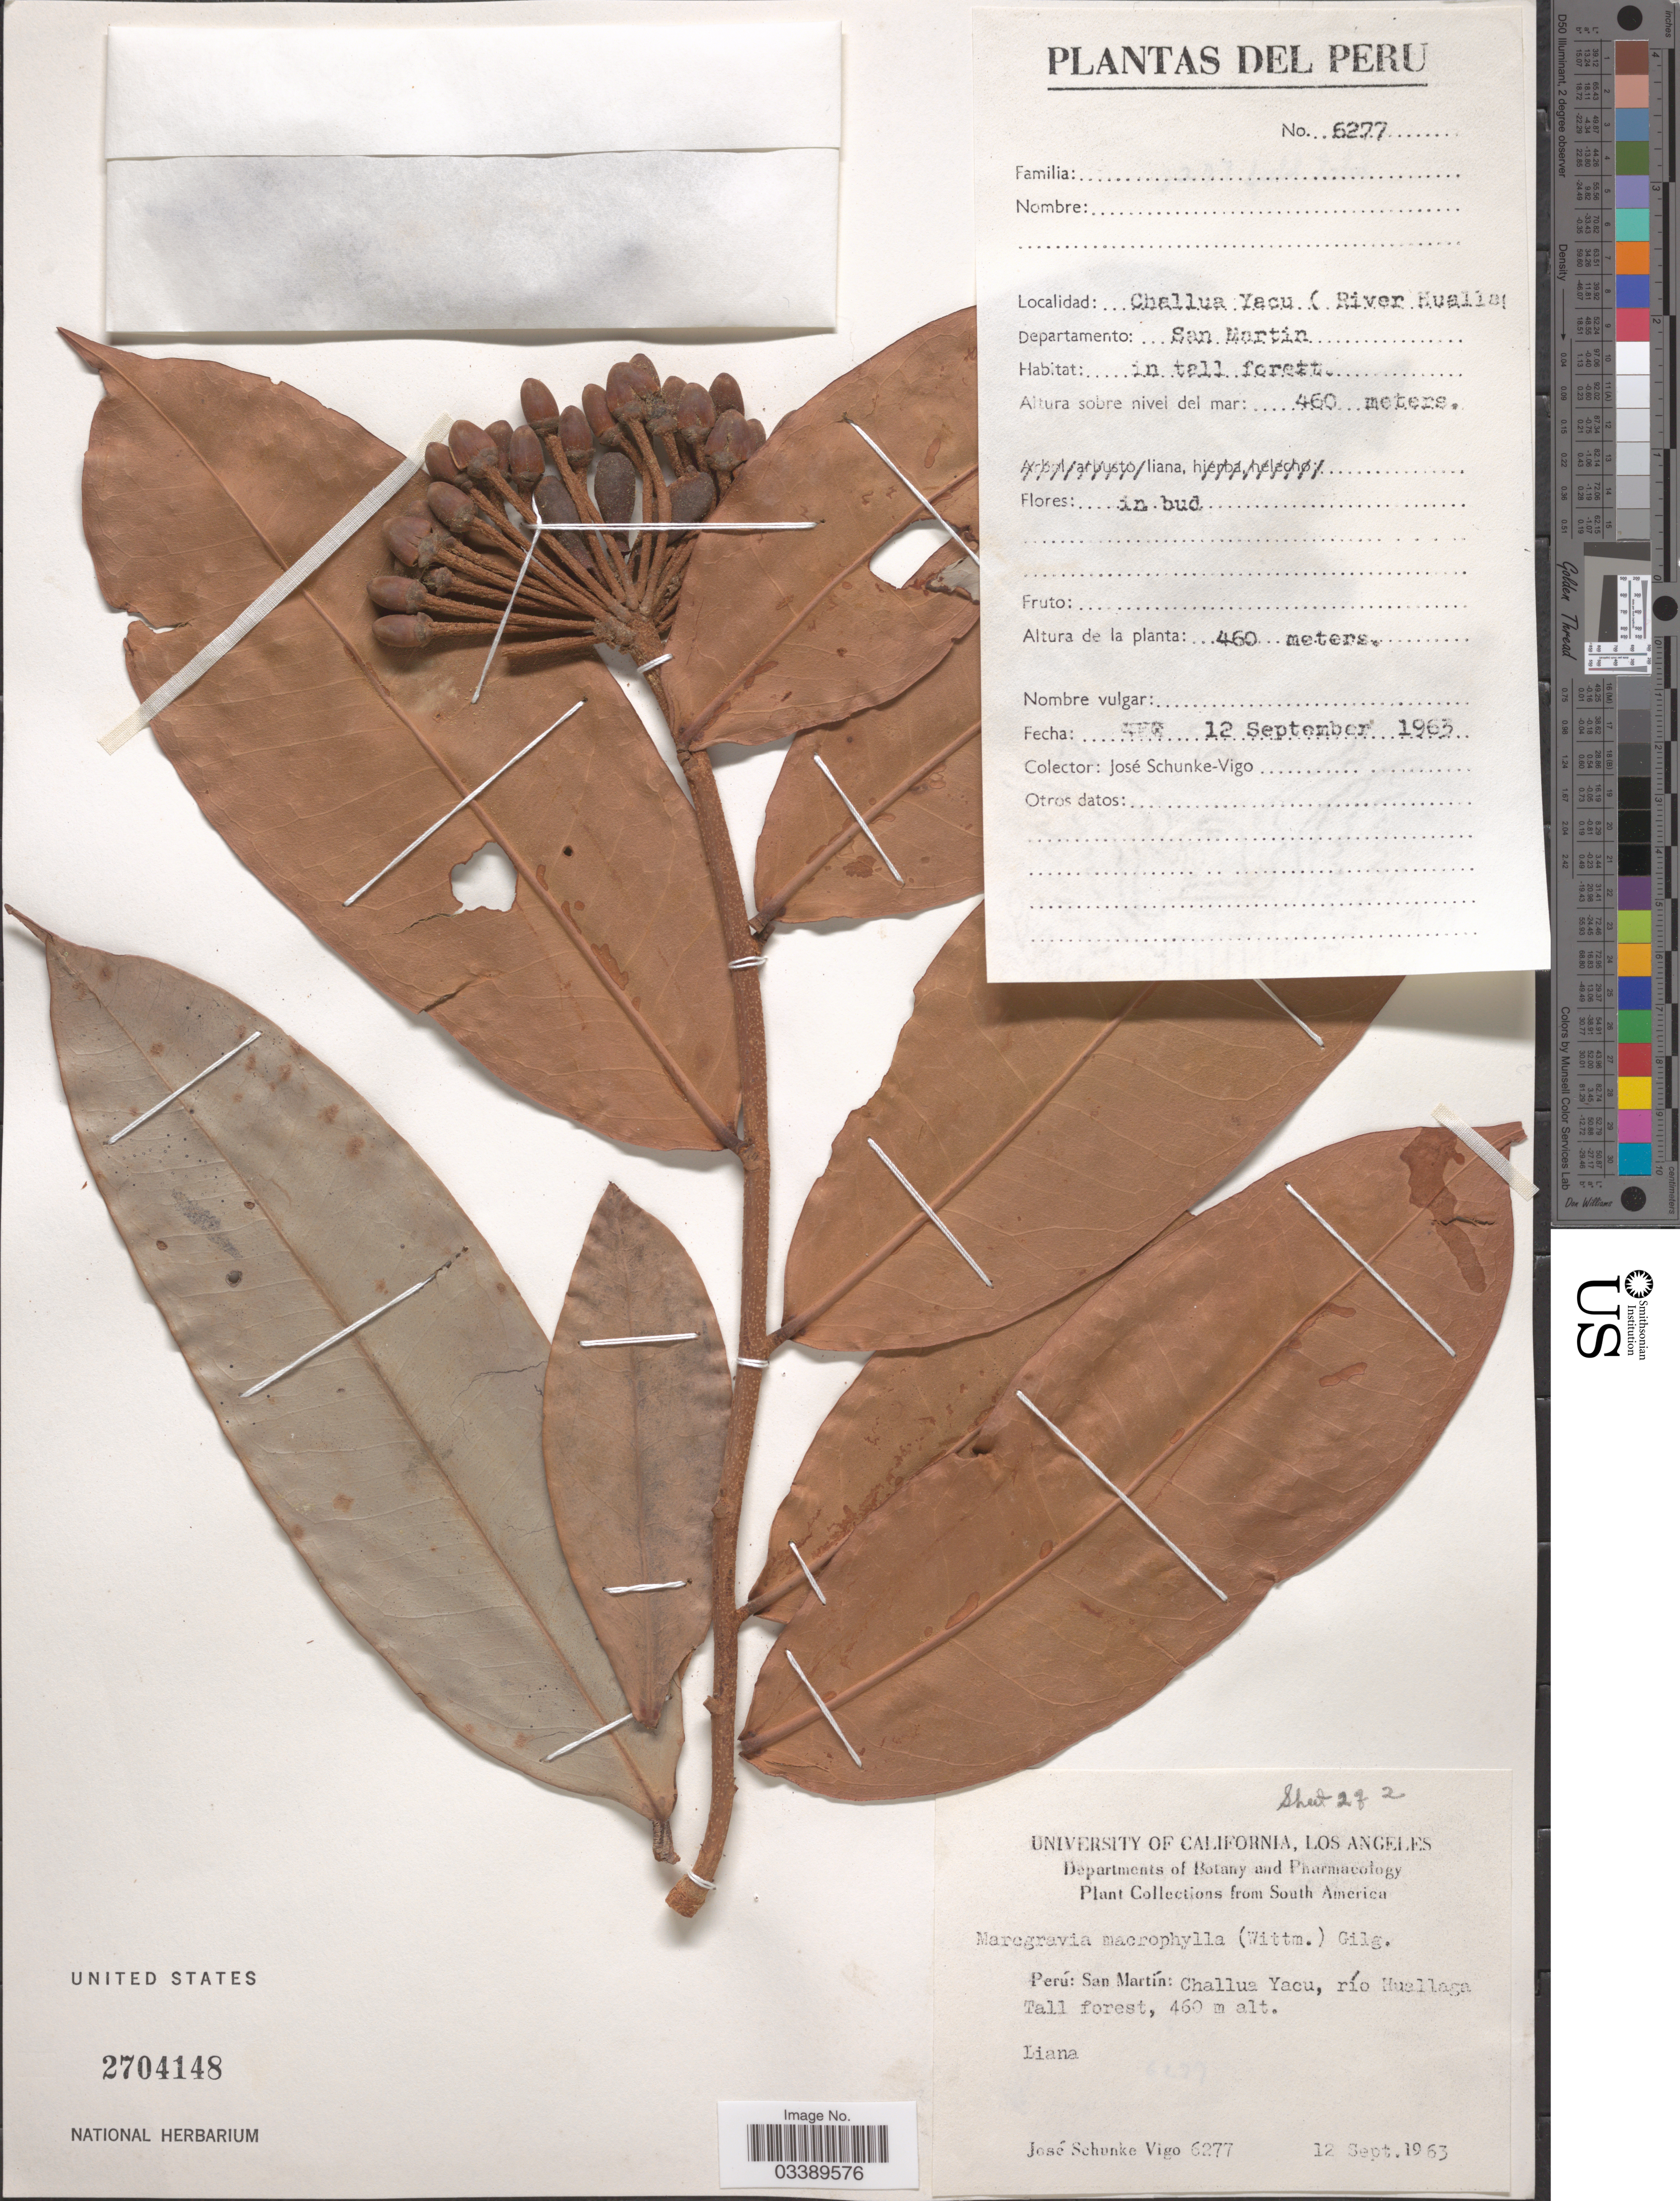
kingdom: Plantae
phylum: Tracheophyta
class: Magnoliopsida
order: Ericales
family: Marcgraviaceae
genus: Marcgravia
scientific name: Marcgravia macrophylla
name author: (Wittm.) Gilg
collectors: J. Schunke Vigo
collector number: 6277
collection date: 1963-09-12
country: Peru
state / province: San Martín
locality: Challua Yacu, río Huallaga Tall forest. Departamento San Martín.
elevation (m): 460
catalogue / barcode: US 2704148